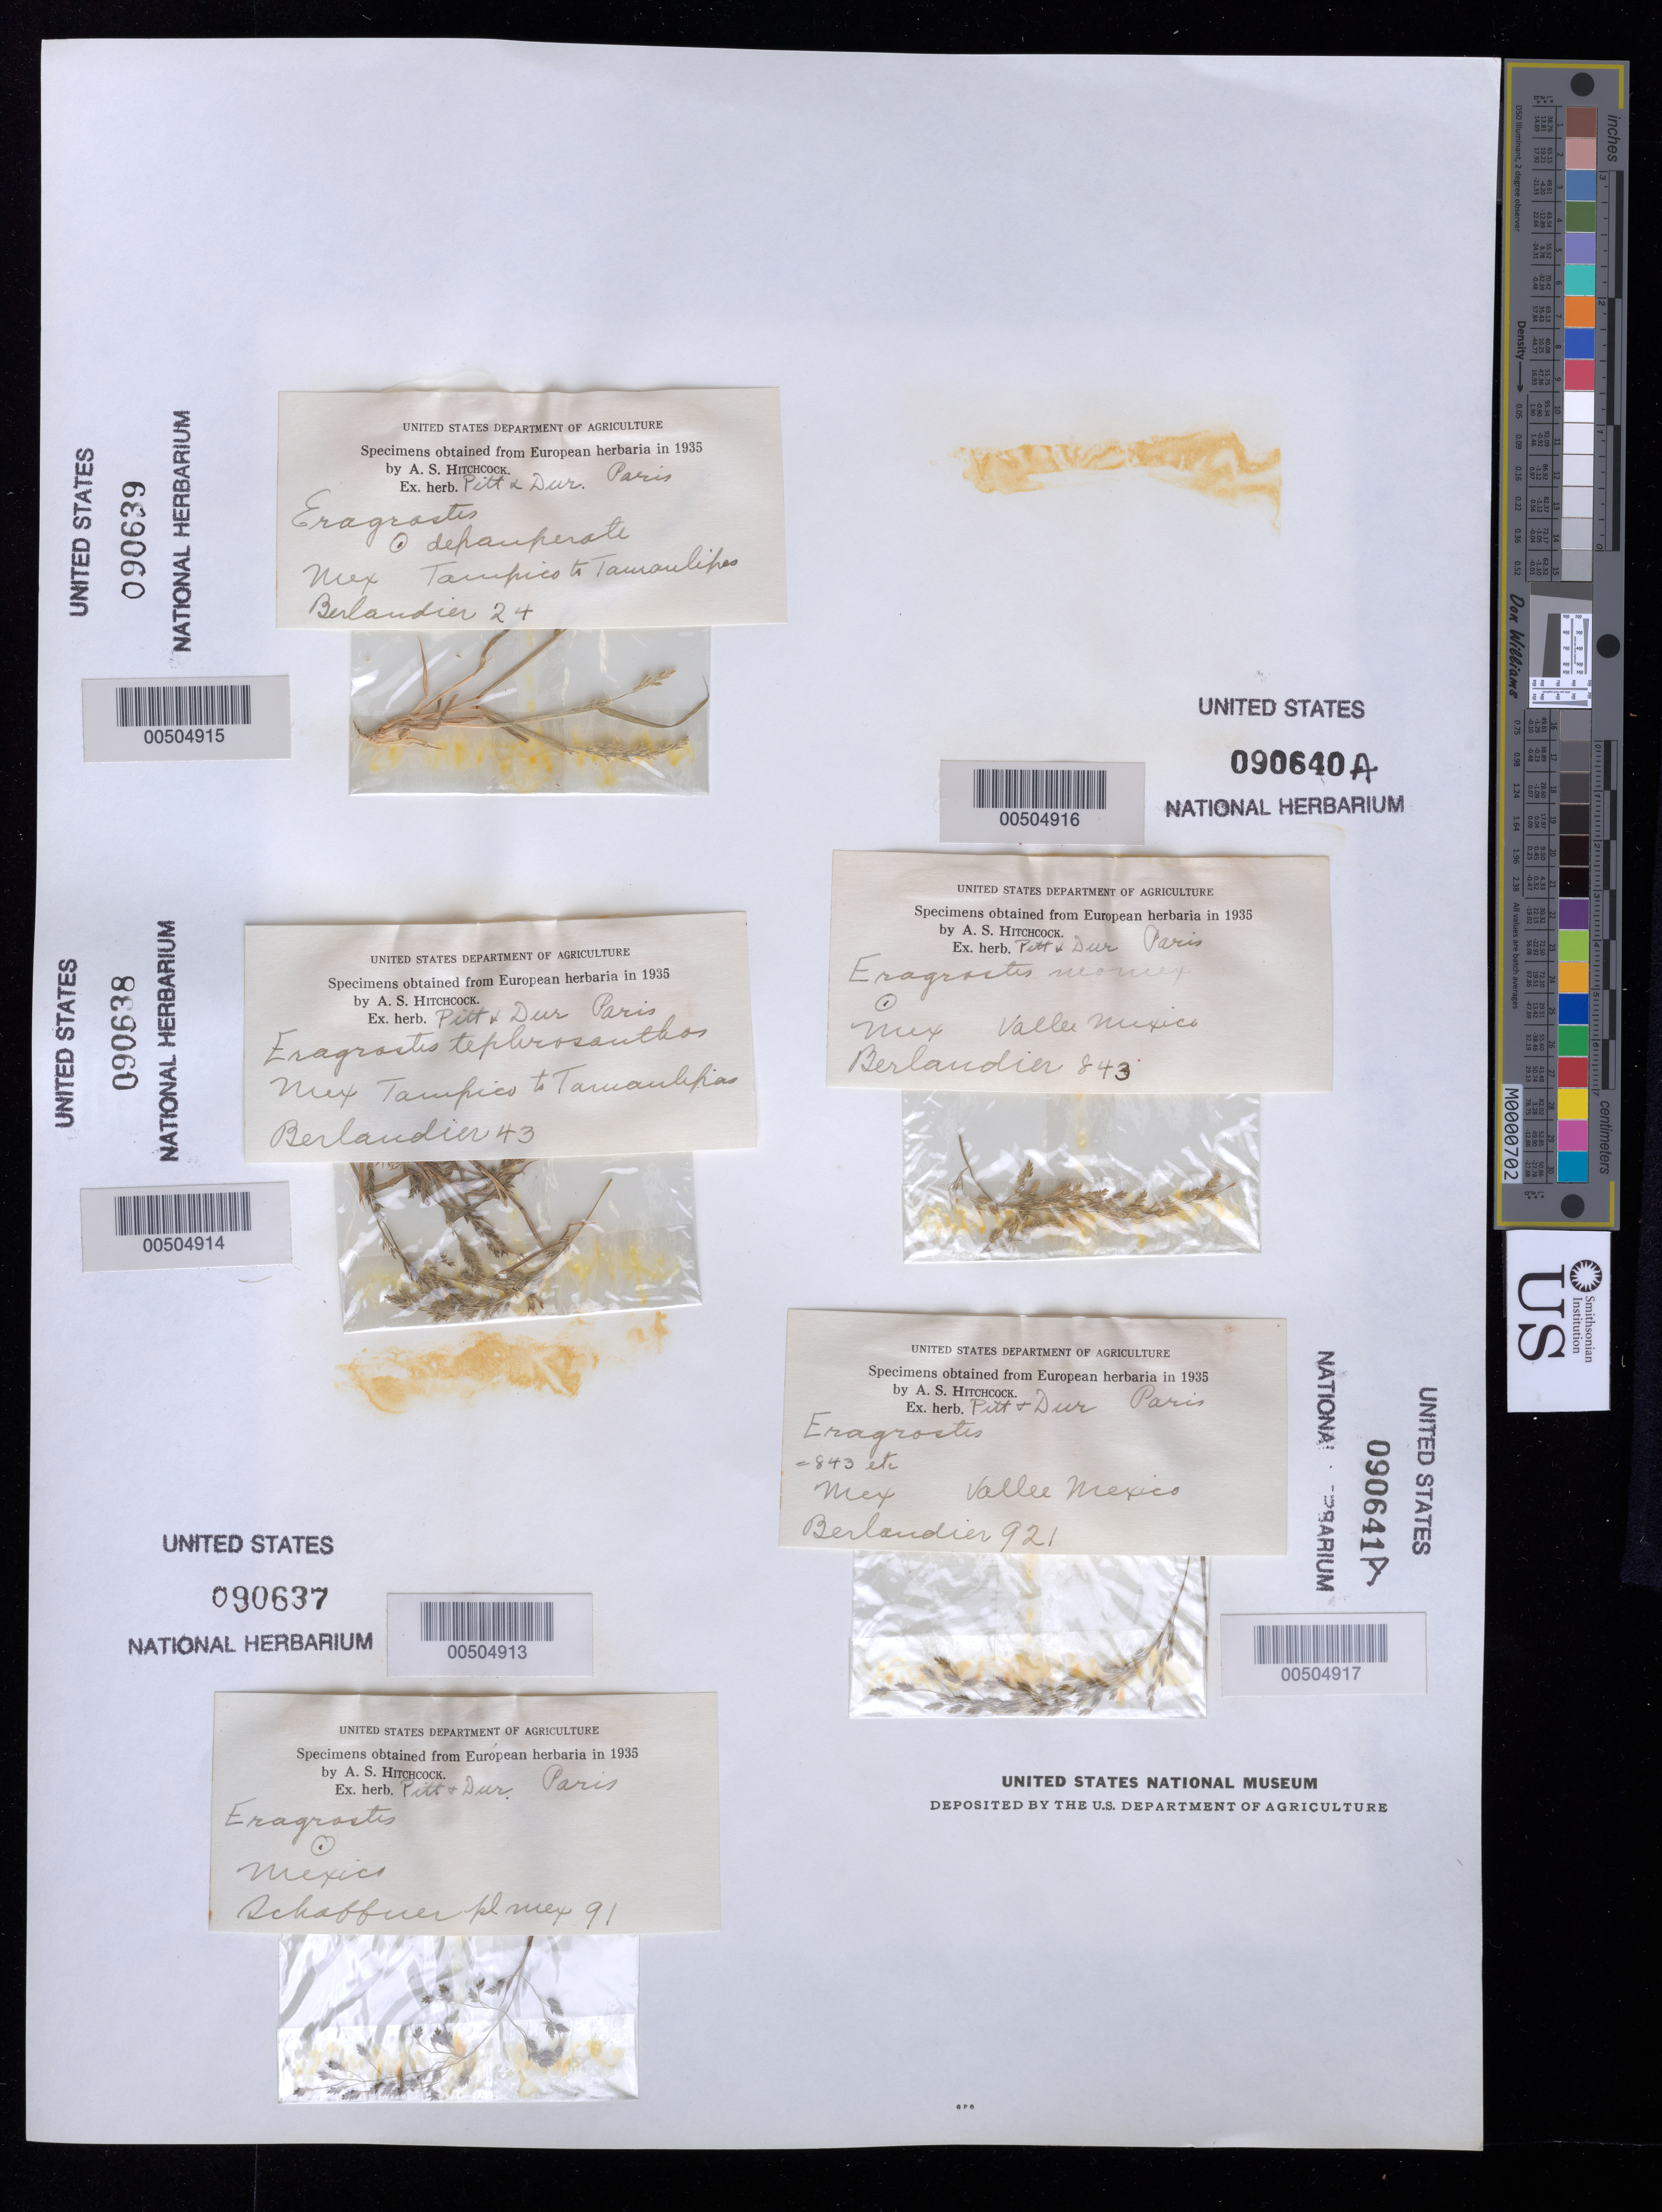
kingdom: Plantae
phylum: Tracheophyta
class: Liliopsida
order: Poales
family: Poaceae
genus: Eragrostis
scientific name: Eragrostis tephrosanthos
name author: Roem. & Schult.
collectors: J. L. Berlandier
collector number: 921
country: Mexico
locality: Vallee Mexico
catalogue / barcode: US 90641A